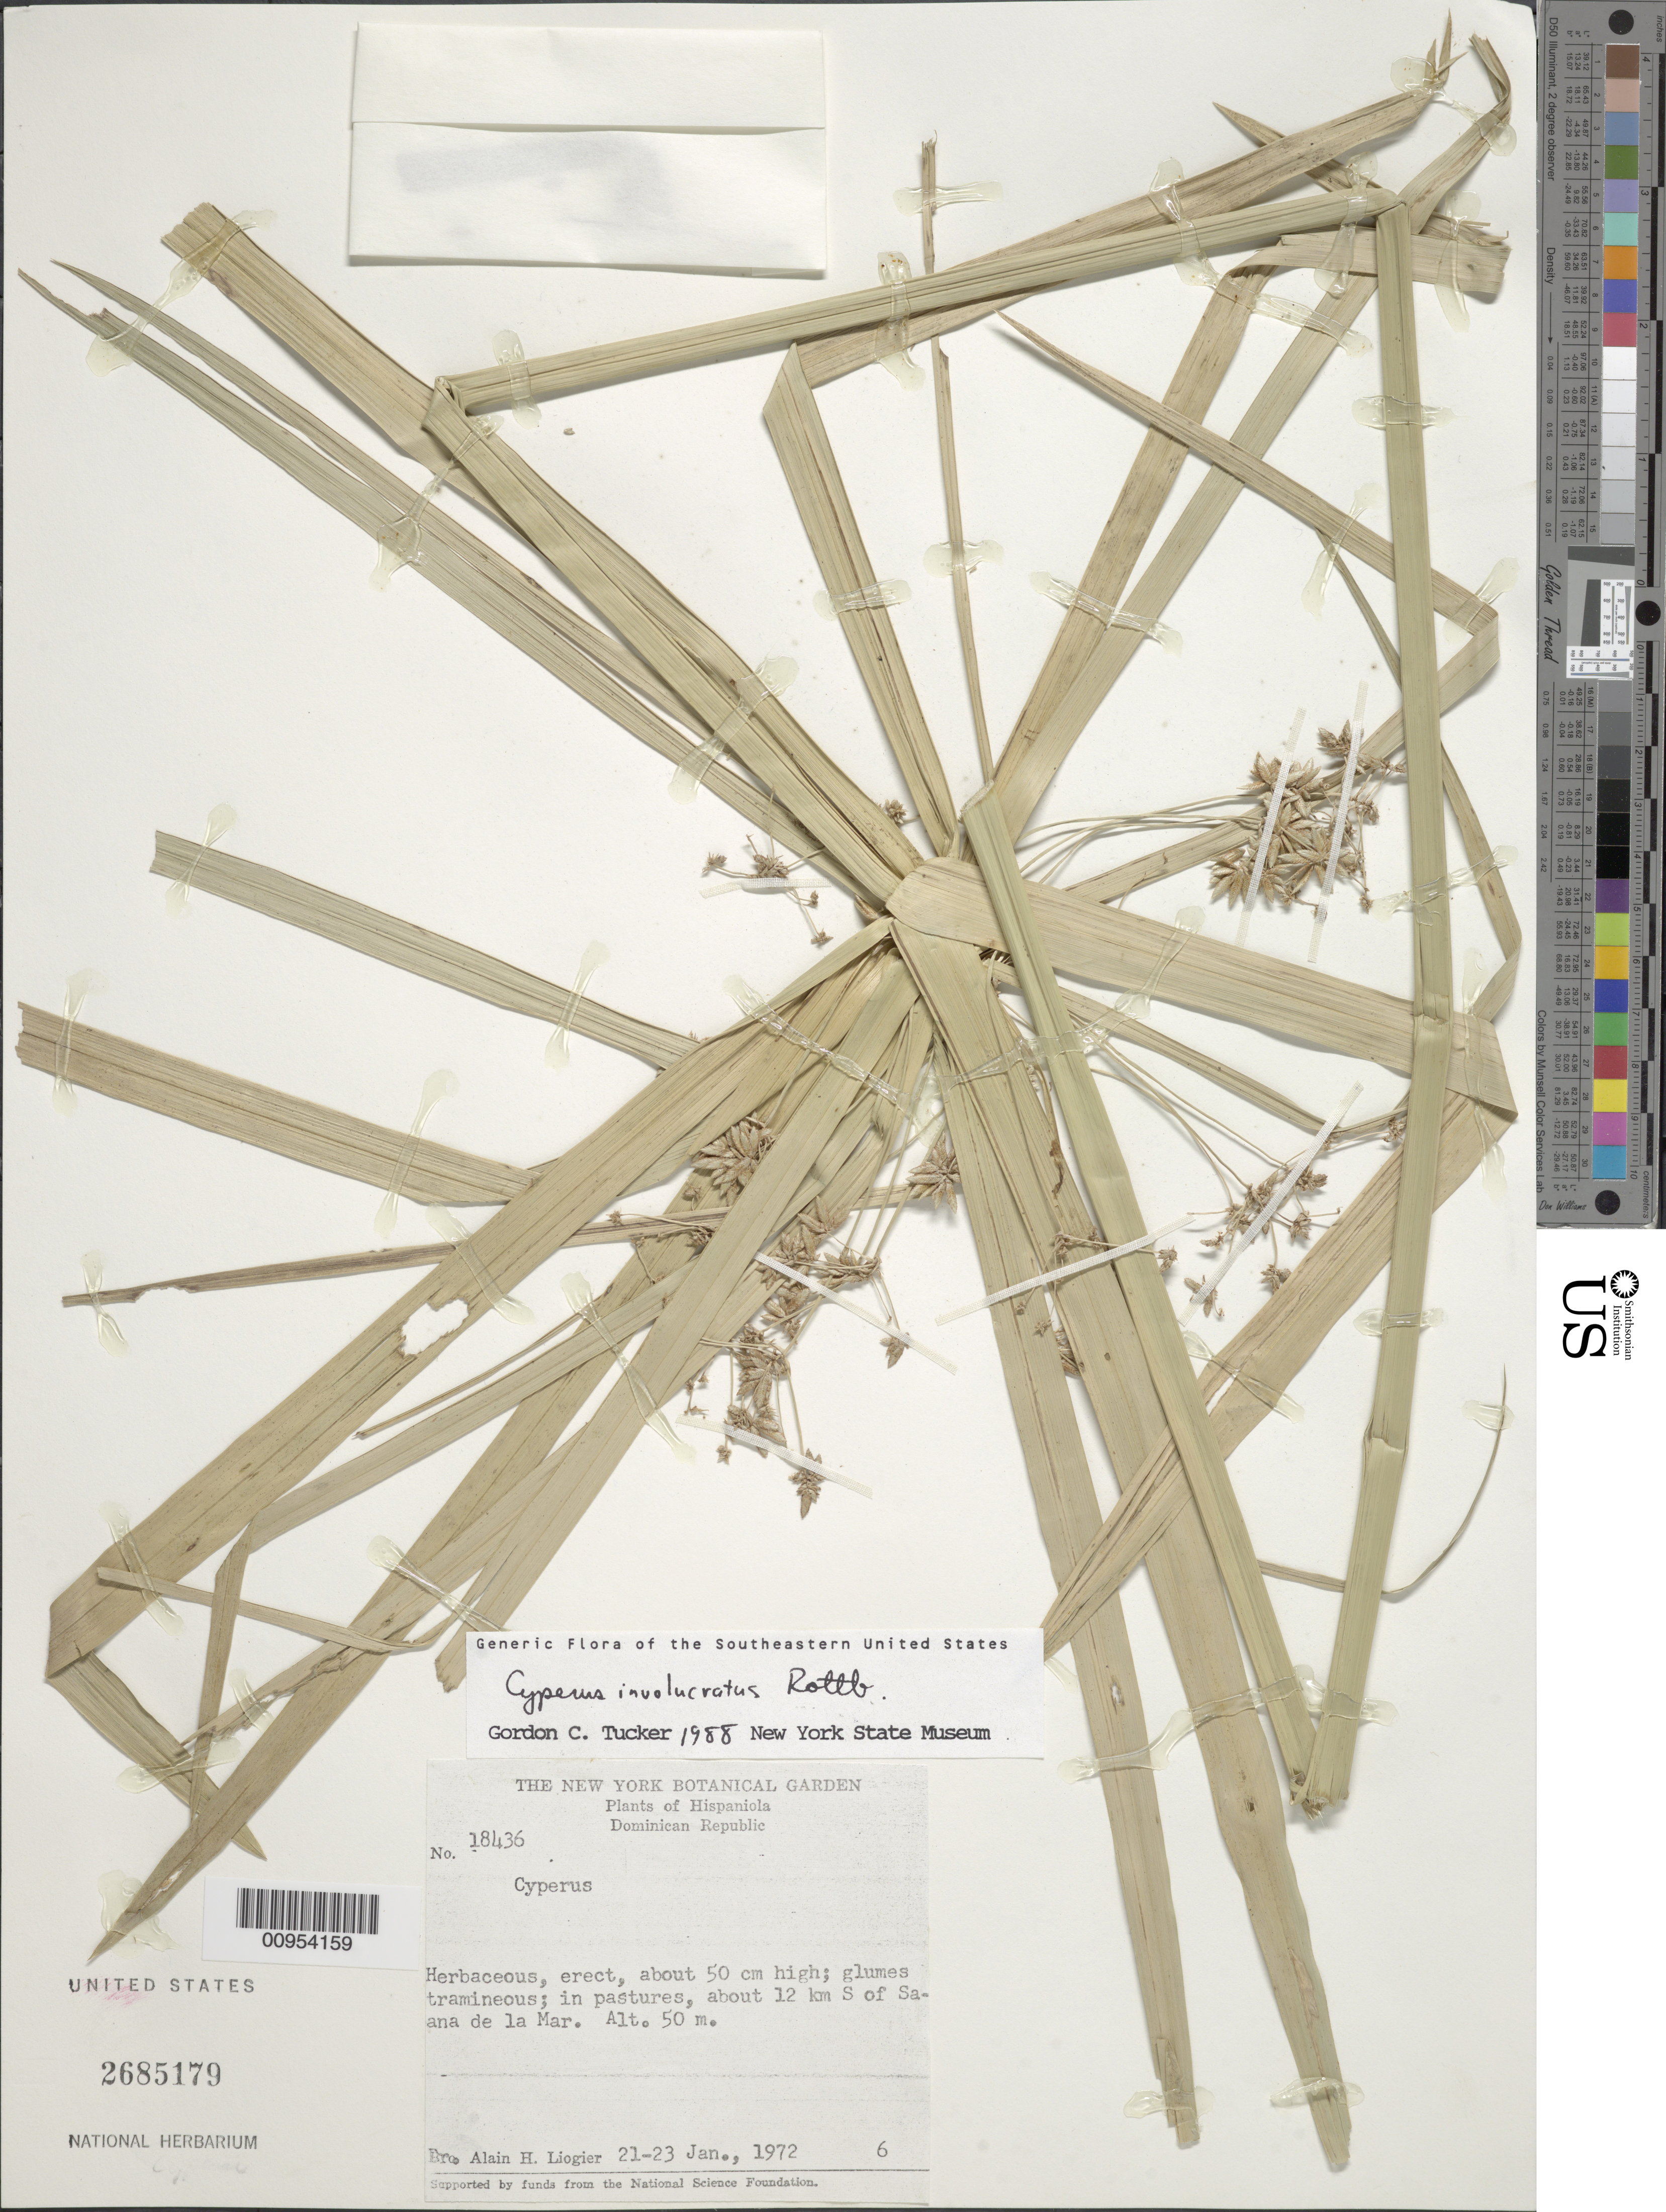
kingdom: Plantae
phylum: Tracheophyta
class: Liliopsida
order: Poales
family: Cyperaceae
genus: Cyperus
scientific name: Cyperus involucratus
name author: Rottb.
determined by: Tucker, G. C.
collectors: A. H. Liogier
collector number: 18436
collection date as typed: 21 Jan 1972 to 23 Jan 1972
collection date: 1972-01-21/1972-01-23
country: Dominican Republic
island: Hispaniola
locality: Pastures, about 12 km S of Santana de la Mar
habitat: Pastures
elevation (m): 50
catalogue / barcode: US 2685179